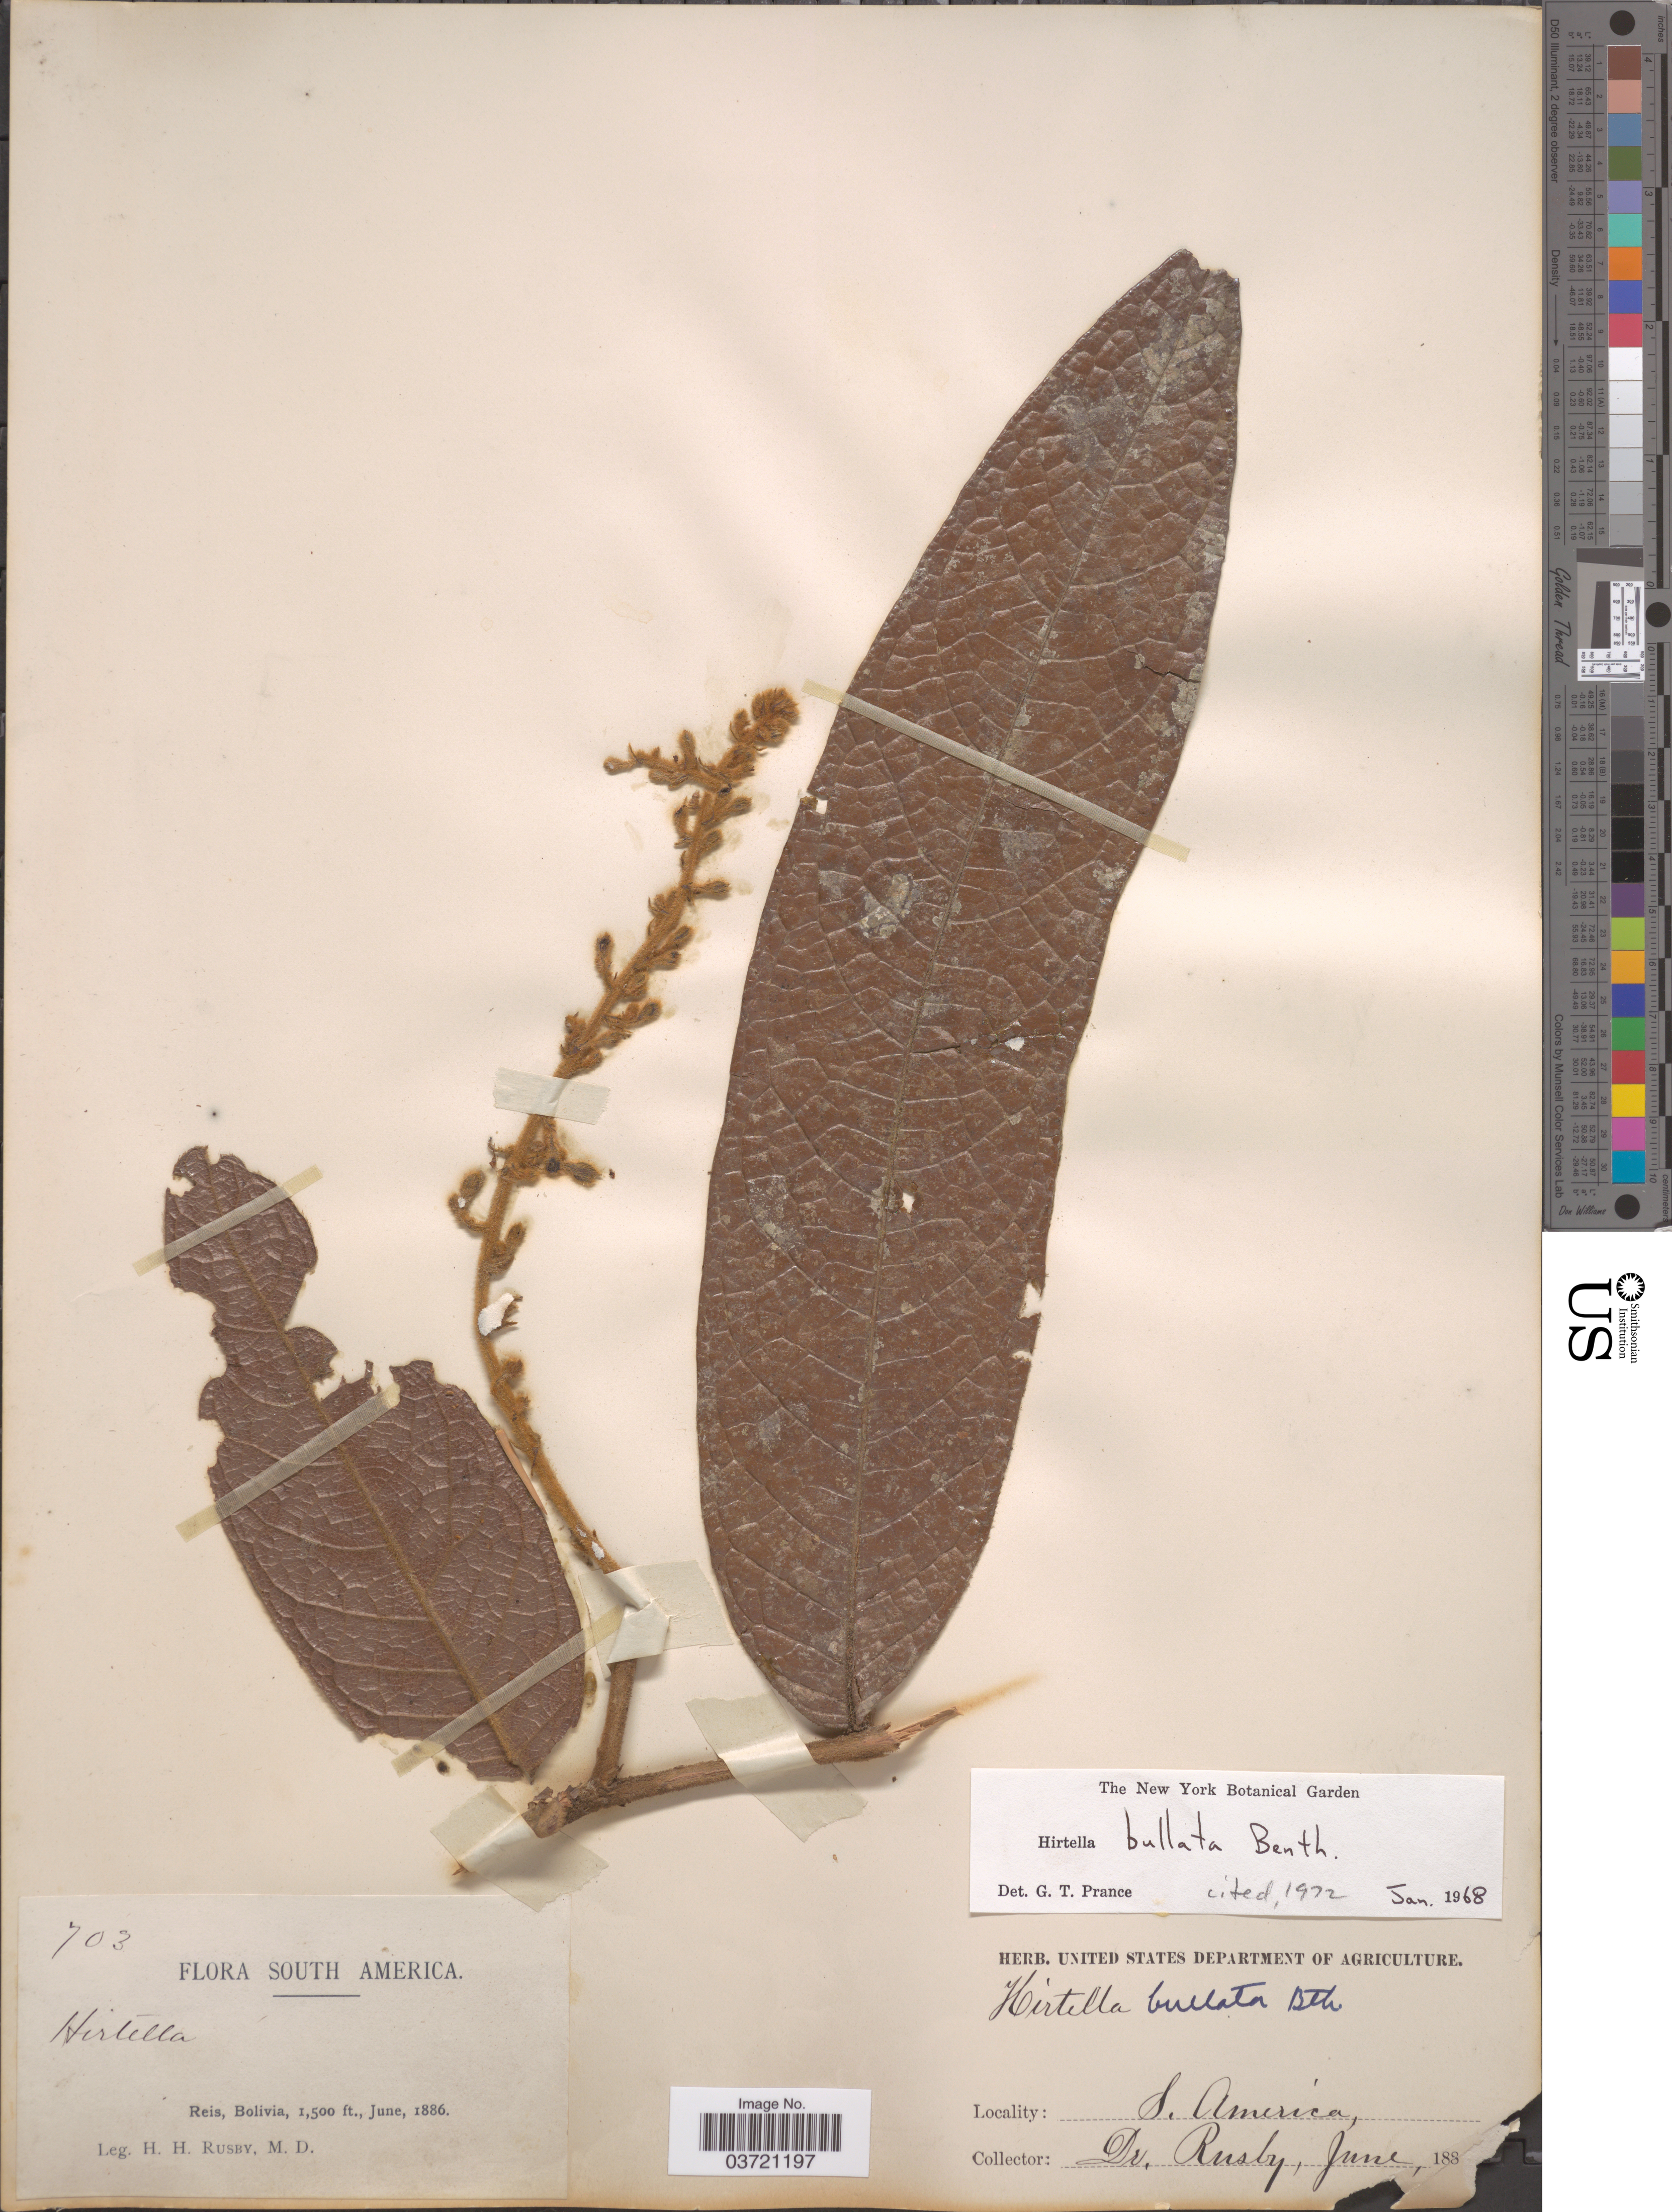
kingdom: Plantae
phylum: Tracheophyta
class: Magnoliopsida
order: Malpighiales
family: Chrysobalanaceae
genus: Hirtella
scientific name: Hirtella bullata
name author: Benth.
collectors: H. H. Rusby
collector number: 703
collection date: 1886-06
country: Bolivia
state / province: Pando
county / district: Nicolas Suarez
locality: Reis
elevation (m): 457